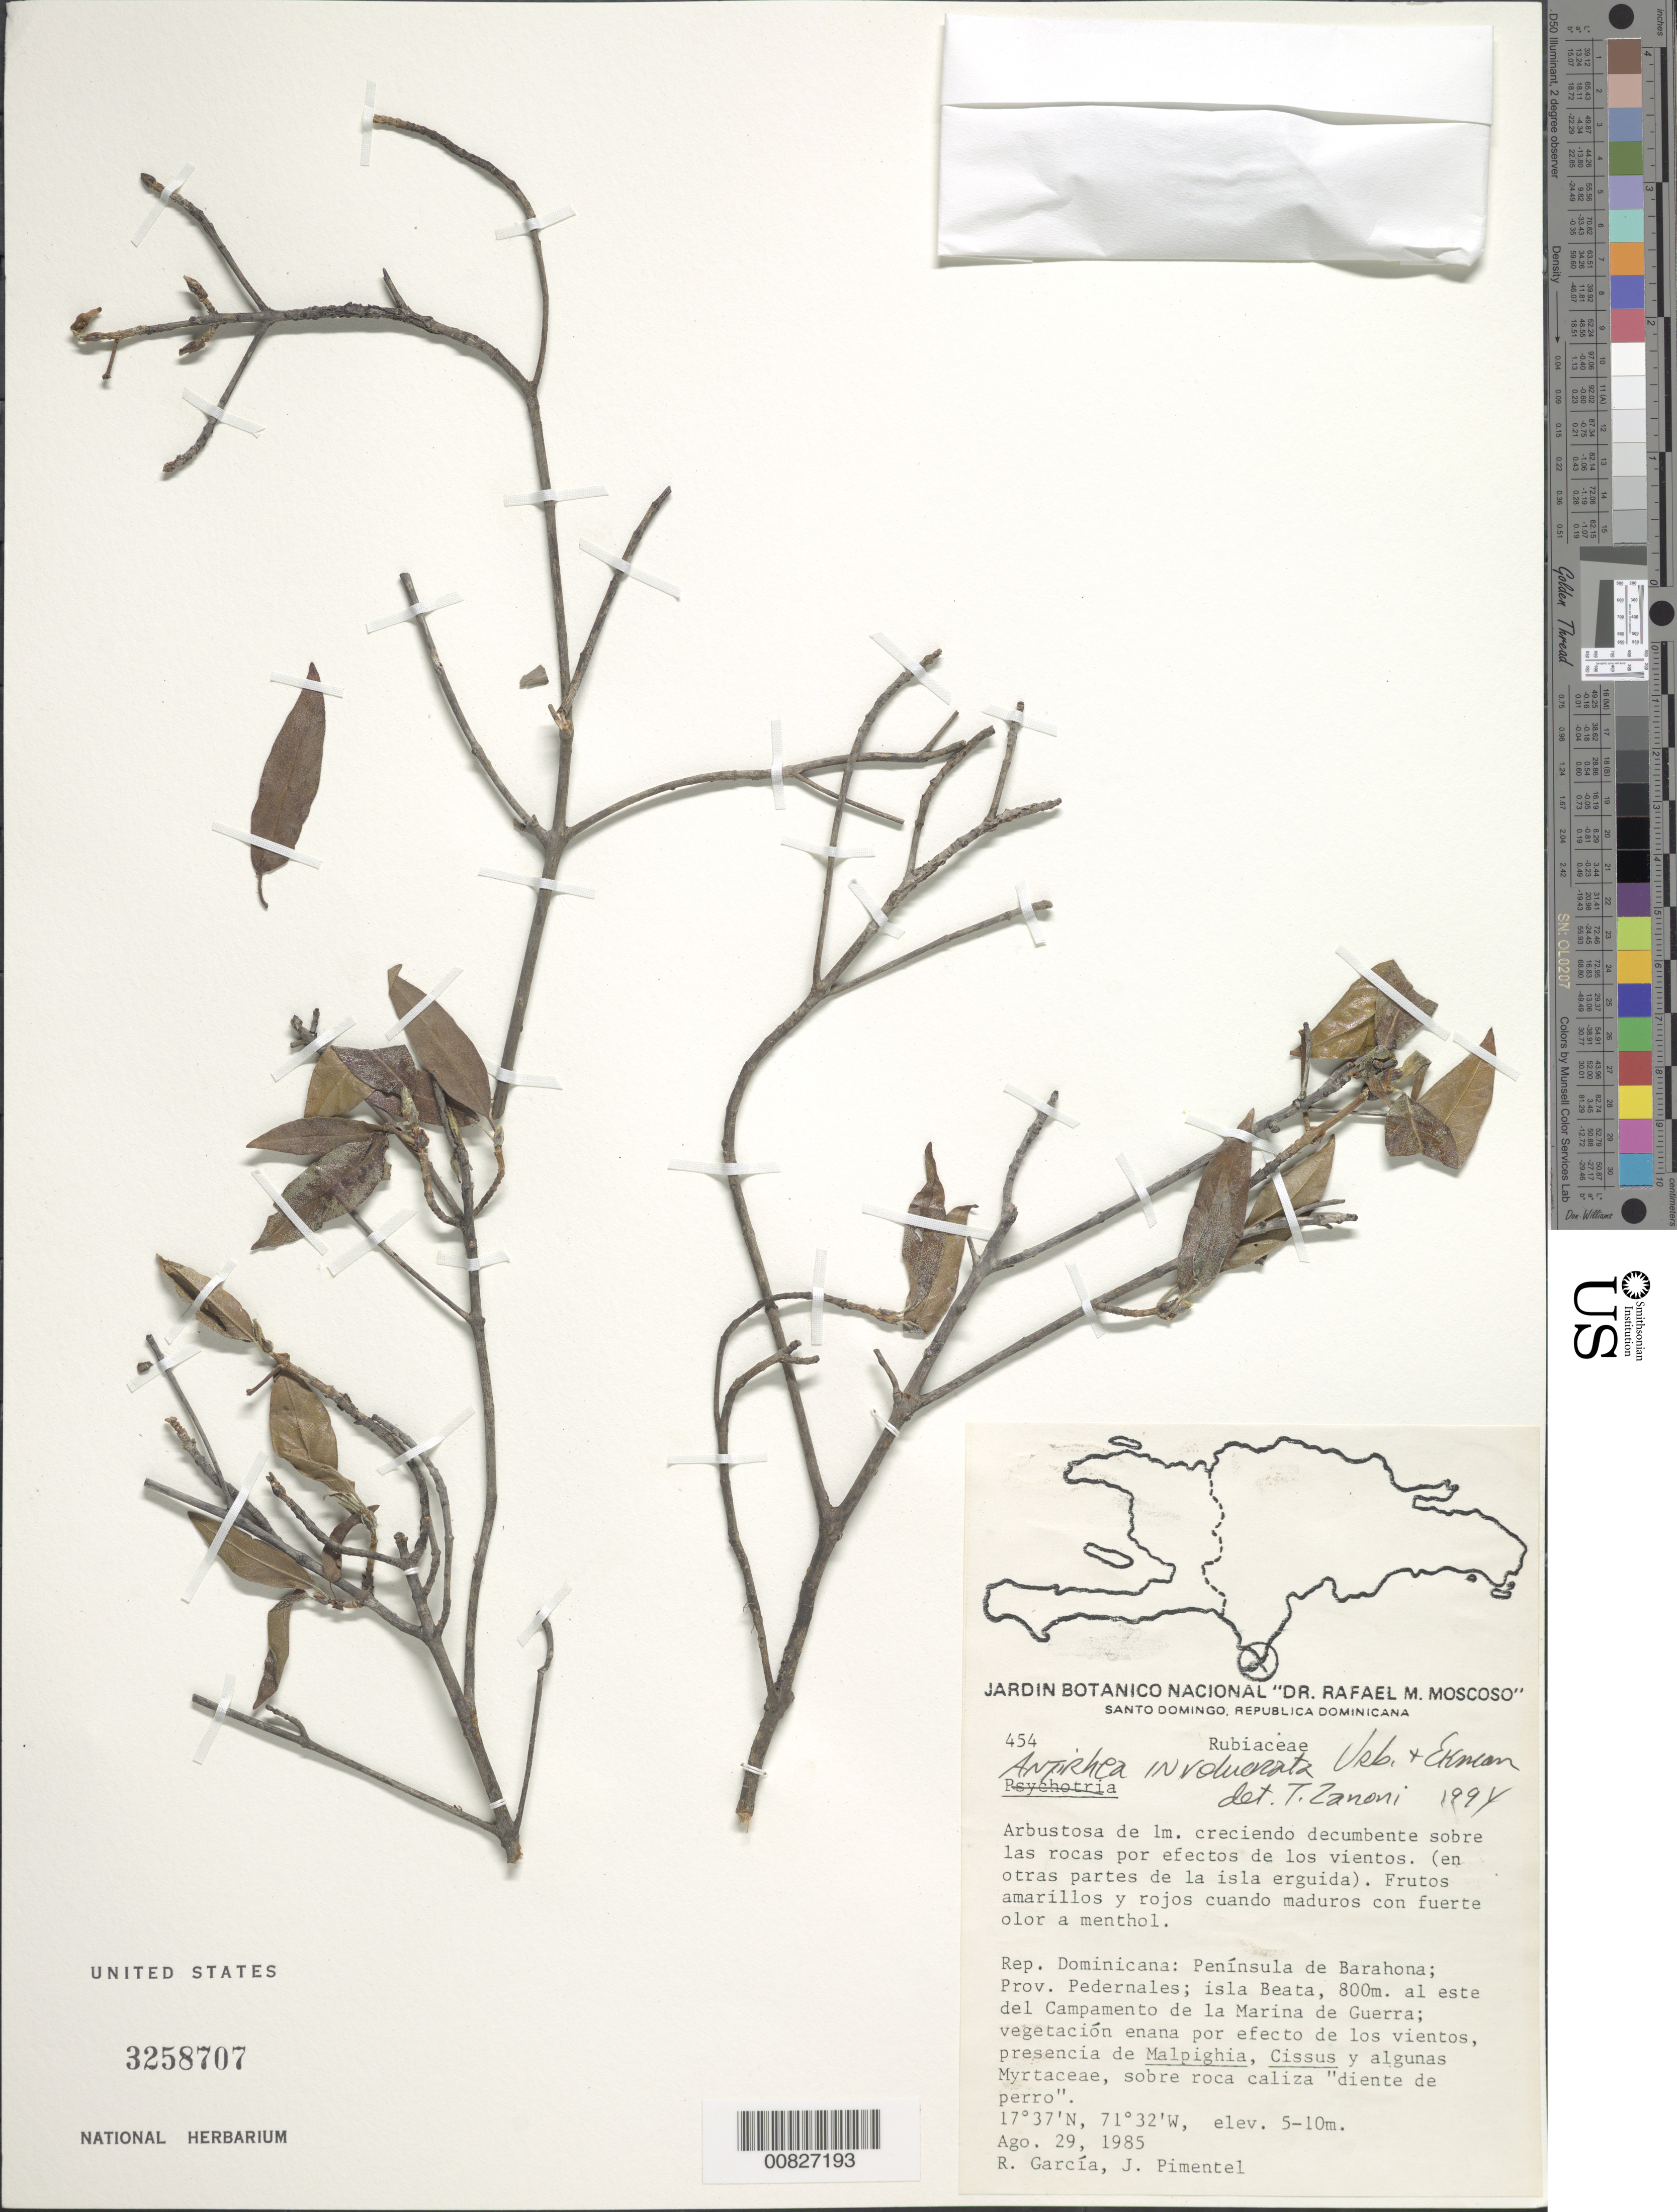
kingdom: Plantae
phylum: Tracheophyta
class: Magnoliopsida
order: Gentianales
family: Rubiaceae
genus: Stenostomum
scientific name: Stenostomum involucratum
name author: (Urb. & Ekman) Borhidi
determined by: Zanoni, T. A., (NY), New York Botanical Garden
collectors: R. G. García & J. Pimentel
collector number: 454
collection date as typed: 29 Aug 1985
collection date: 1985-08-29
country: Dominican Republic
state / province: Pedernales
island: Hispaniola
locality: Península de Barahona; 800m al este del Campamento de la Marina de Guerra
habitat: Sobre roca caliza, con vegetación enana por efecto de los vientos, presencia de Malpighia, Cissus, y algunas Myrtaceae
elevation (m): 5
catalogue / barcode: US 3258707